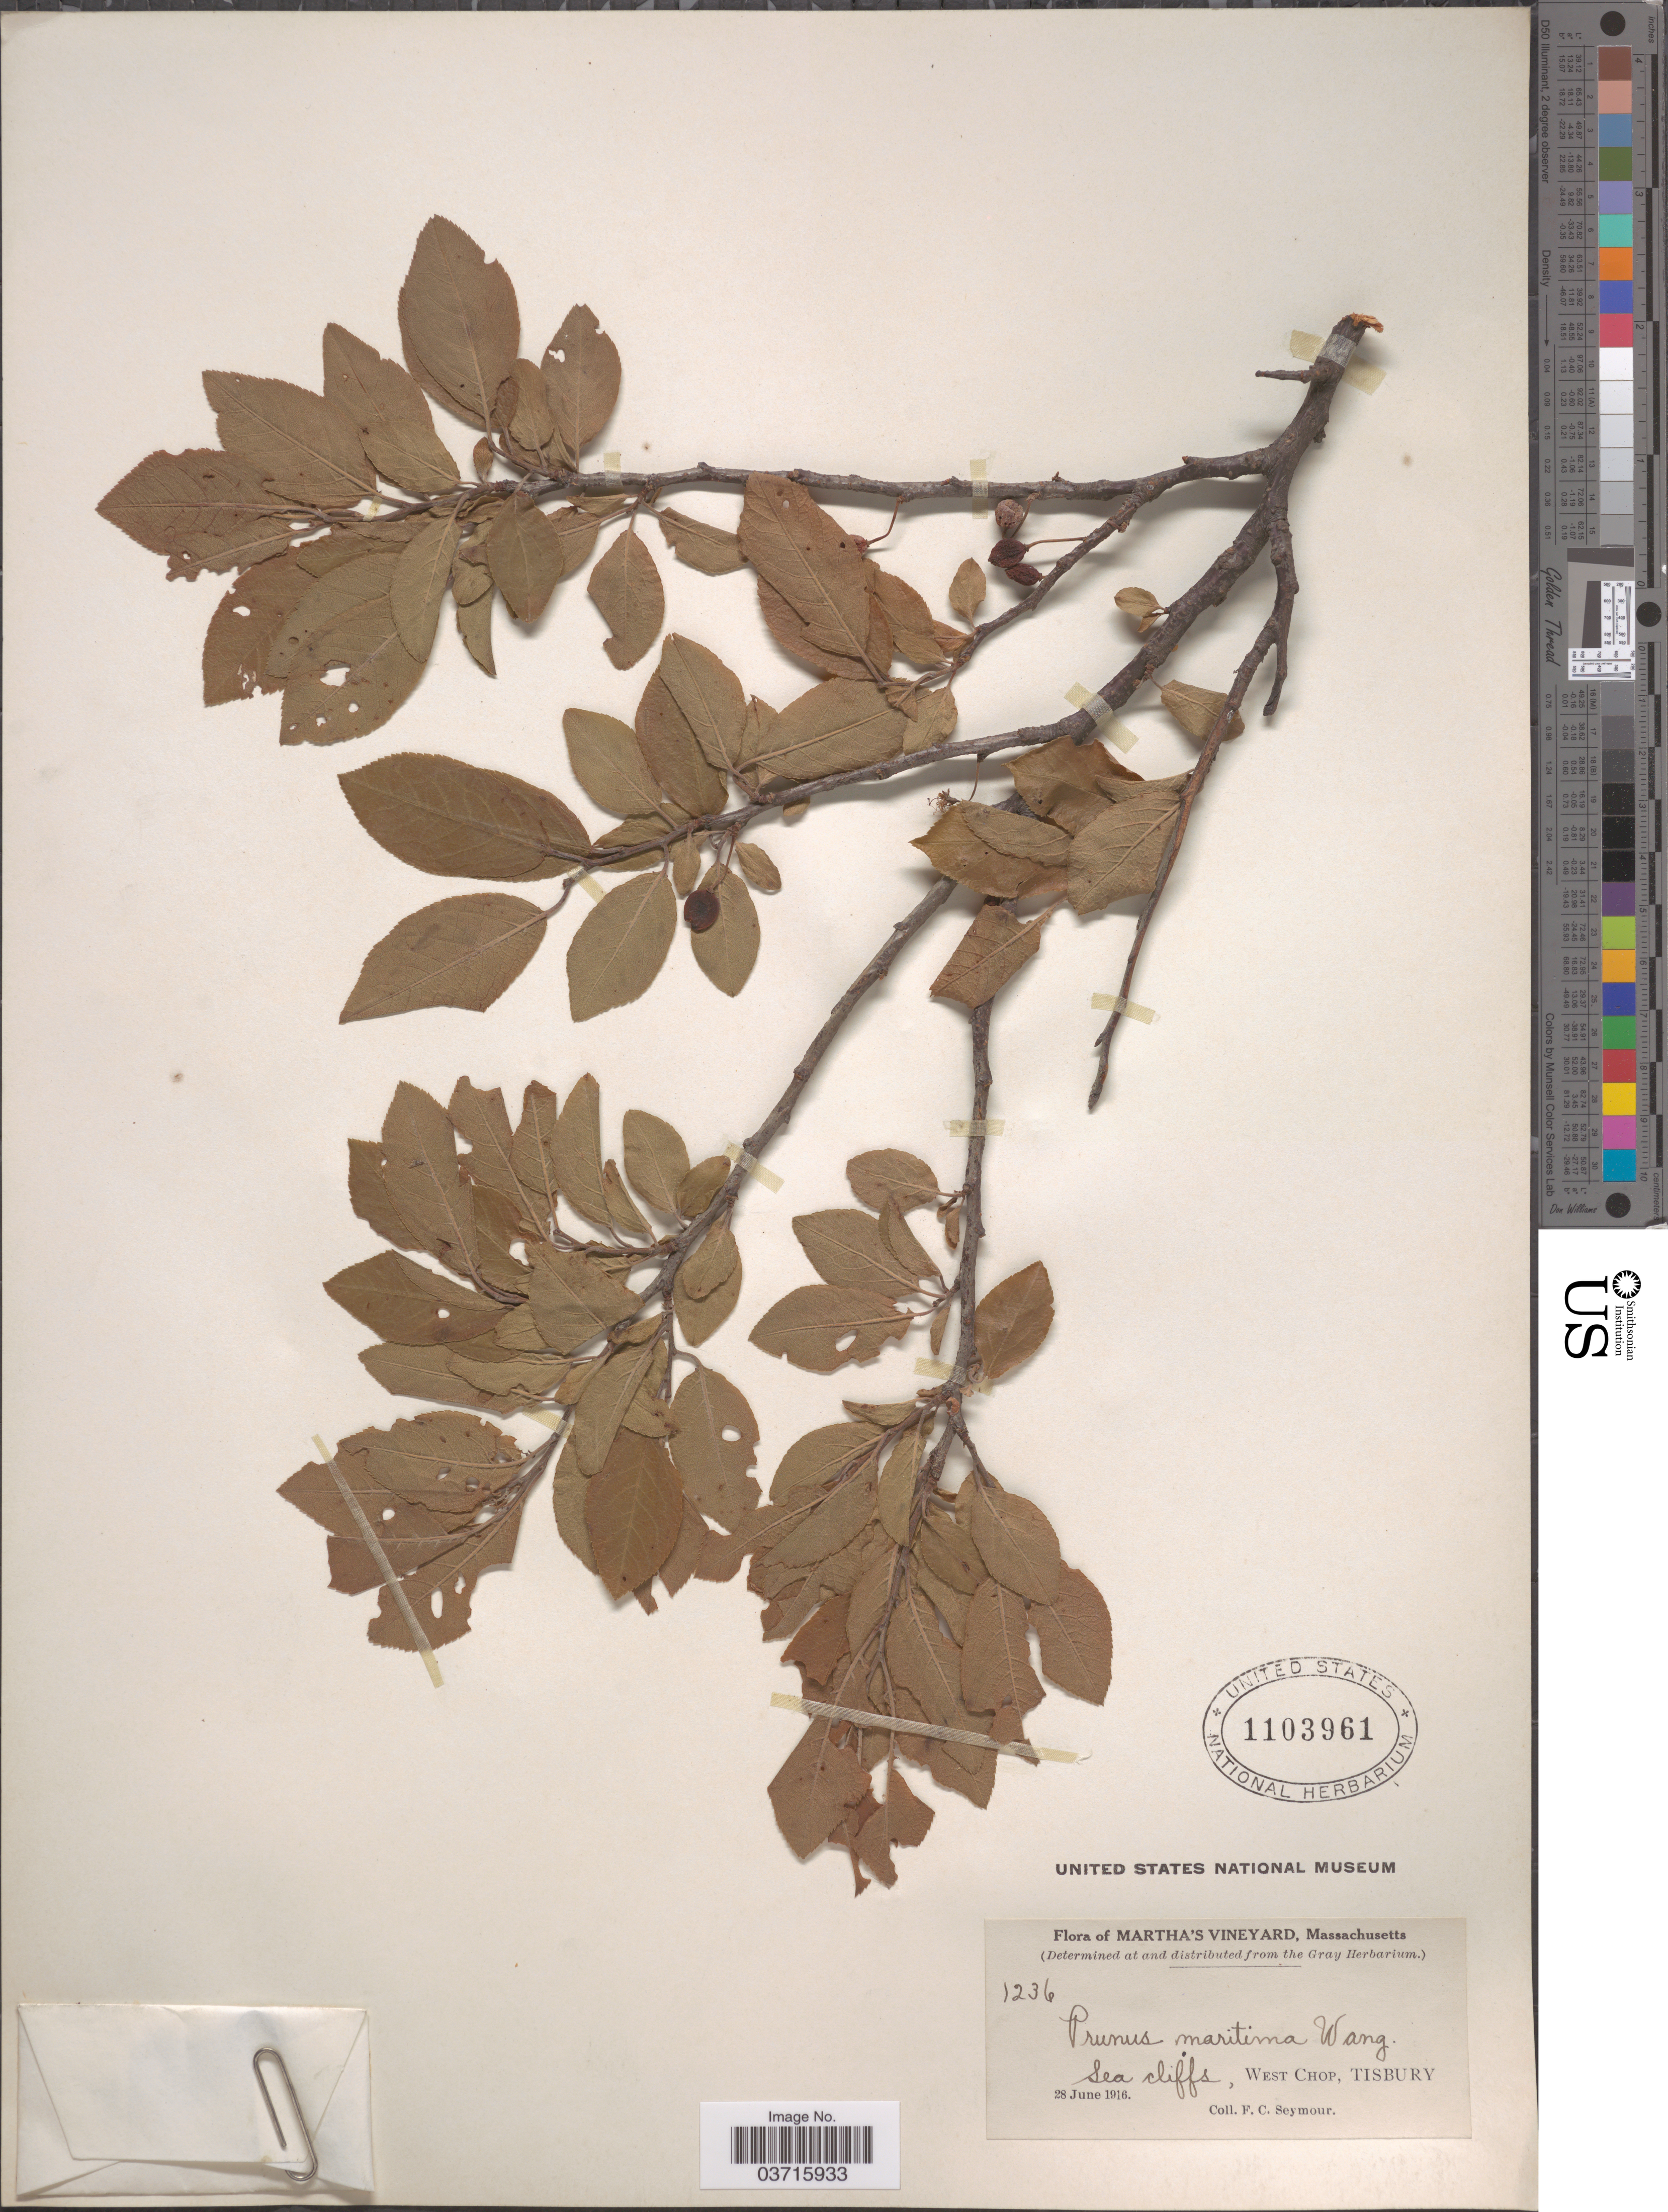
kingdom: Plantae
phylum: Tracheophyta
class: Magnoliopsida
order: Rosales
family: Rosaceae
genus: Prunus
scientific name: Prunus maritima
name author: Marshall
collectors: F. C. Seymour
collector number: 1236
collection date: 1916-06-28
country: United States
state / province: Massachusetts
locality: Martha's Vineyard. Sea cliffs, West Chop, Tisbury.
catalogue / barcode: US 1103961